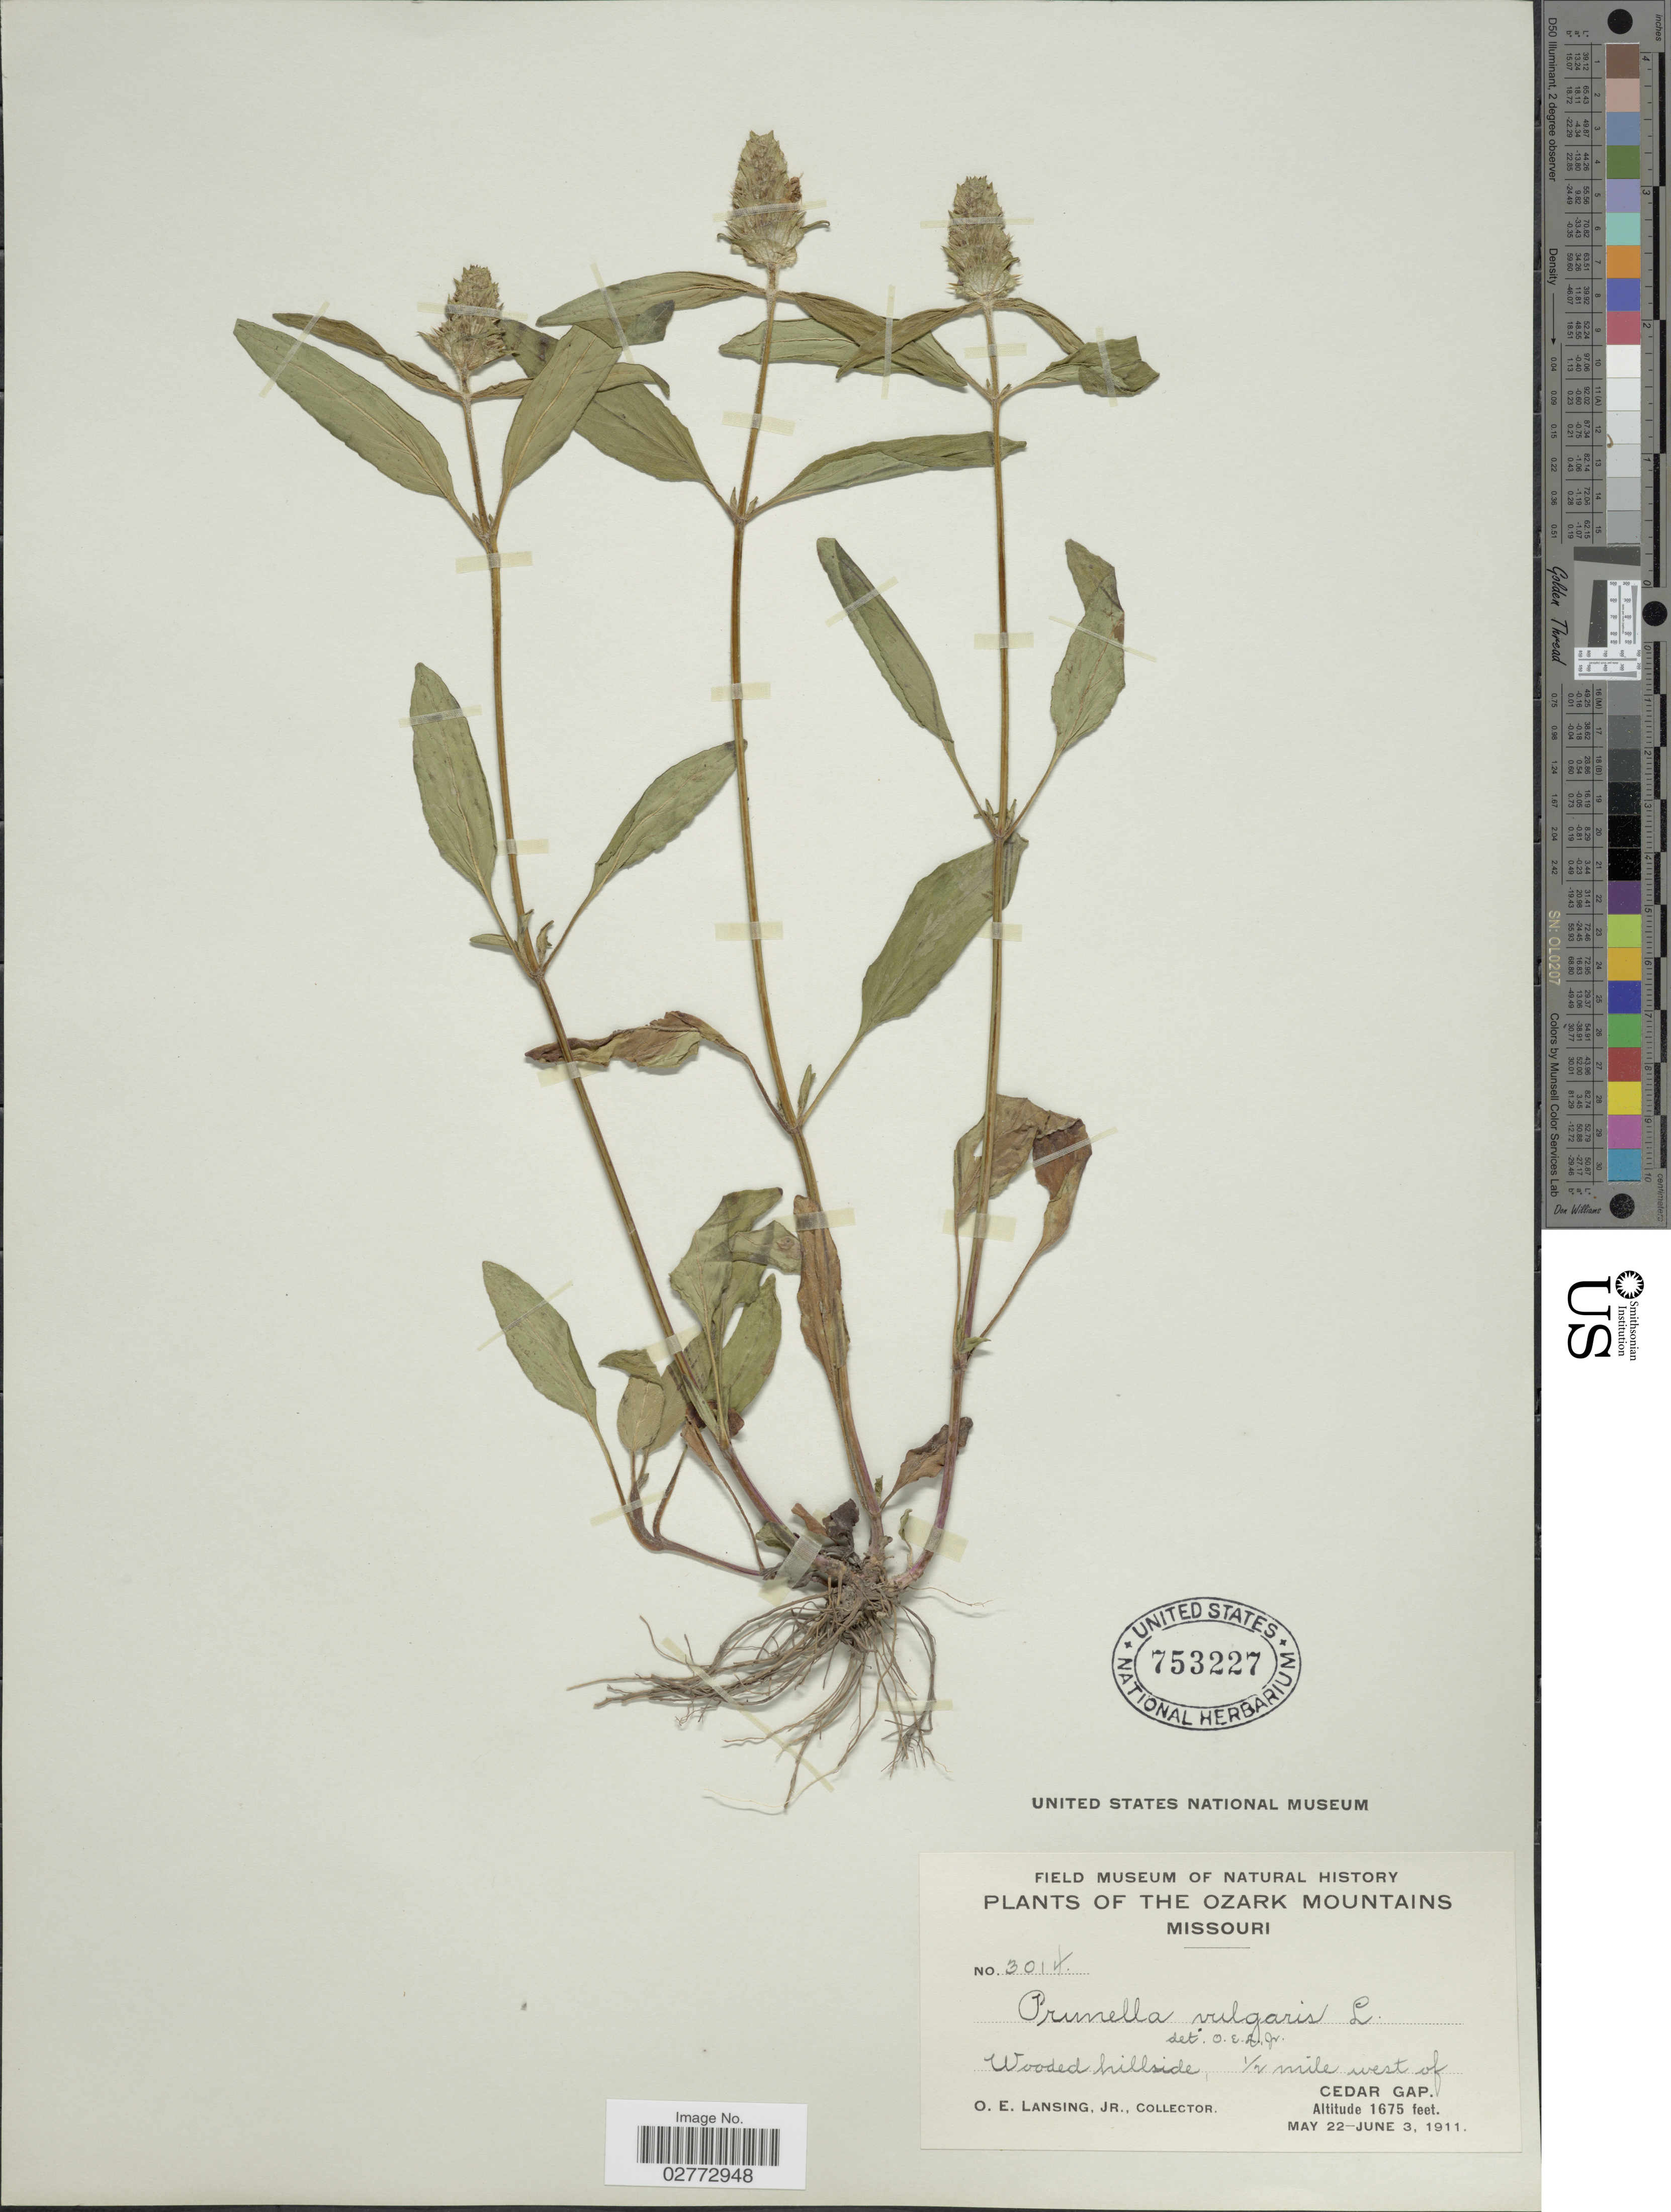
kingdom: Plantae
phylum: Tracheophyta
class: Magnoliopsida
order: Lamiales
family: Lamiaceae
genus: Prunella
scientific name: Prunella vulgaris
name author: L.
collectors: O. Lansing Jr.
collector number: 3014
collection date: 1911-05-22/1911-06-03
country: United States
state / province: Missouri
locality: The Ozark Mountains. Wooded hillside, ½ mile west of Cedar Gap.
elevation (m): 511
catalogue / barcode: US 753227